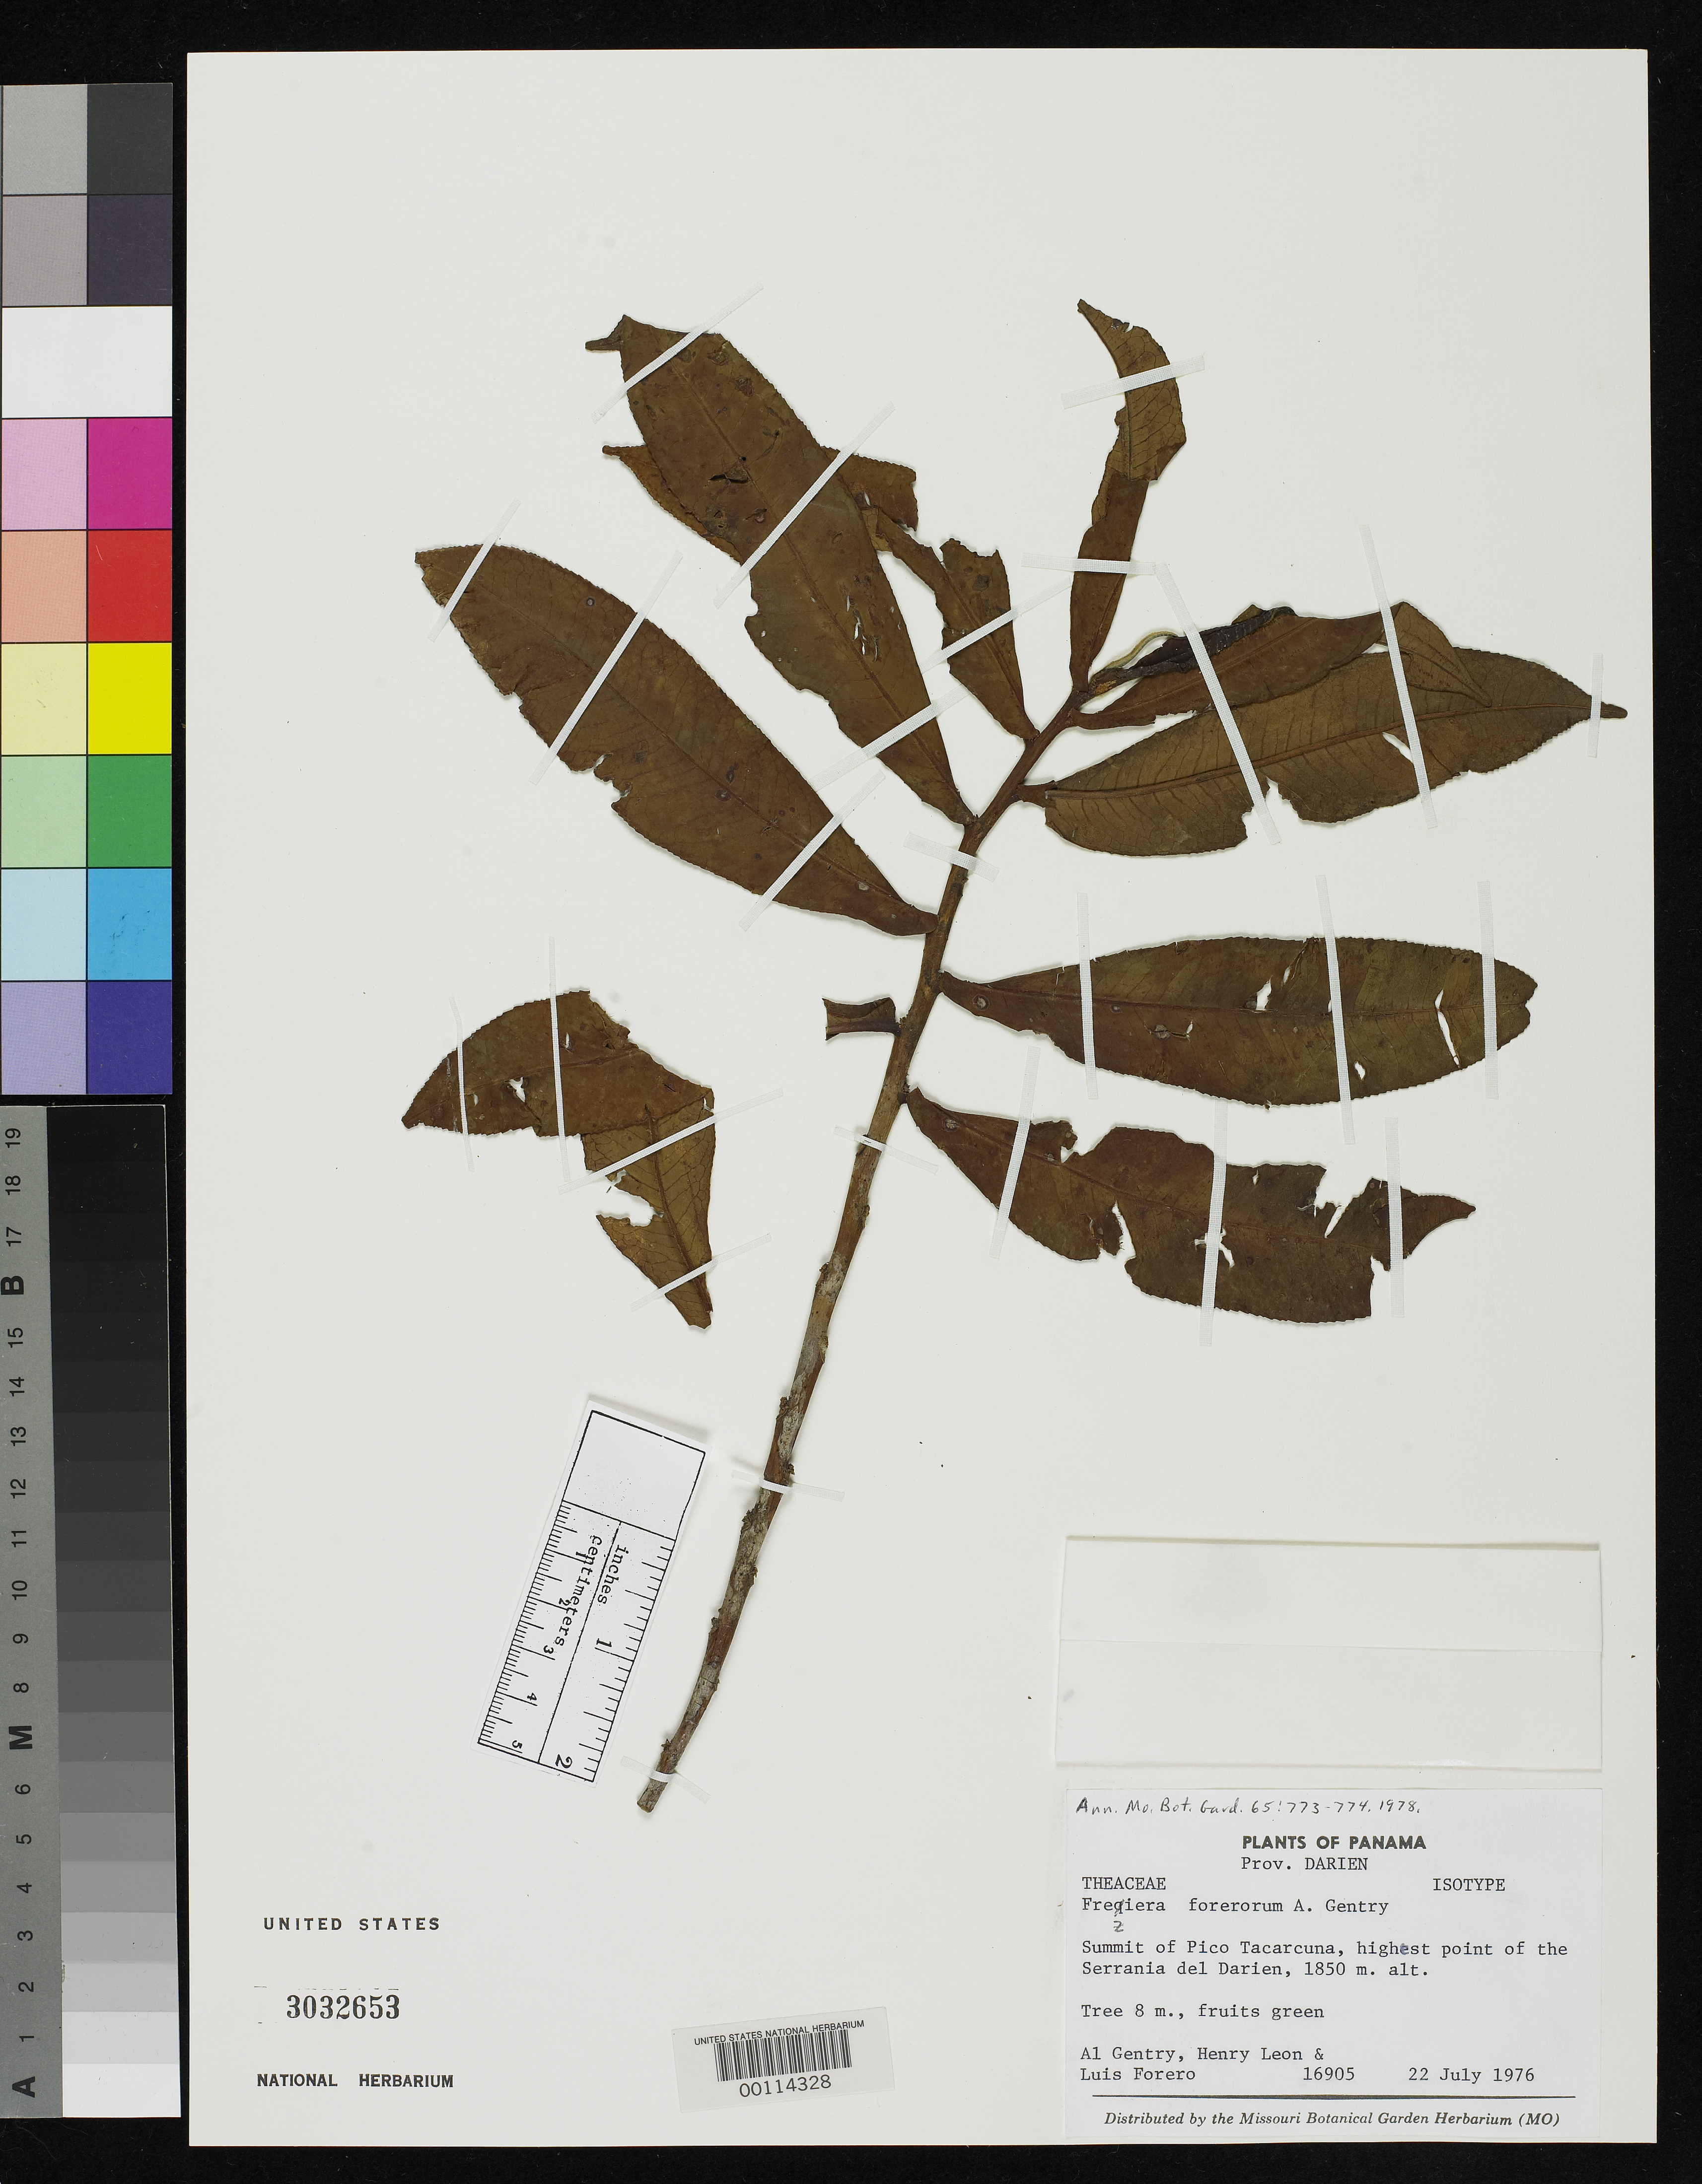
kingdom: Plantae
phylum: Tracheophyta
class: Magnoliopsida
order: Ericales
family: Pentaphylacaceae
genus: Freziera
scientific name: Freziera forerorum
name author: A.H. Gentry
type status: Isotype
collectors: A. H. Gentry, Henry Leon & L. E. Forero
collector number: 16905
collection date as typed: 22 Jul 1976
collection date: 1976-07-22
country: Panama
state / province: Darién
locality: Summit of Pico Tacarcuna, highest point on Serrania del Darien.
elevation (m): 1850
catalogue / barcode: US 3032653